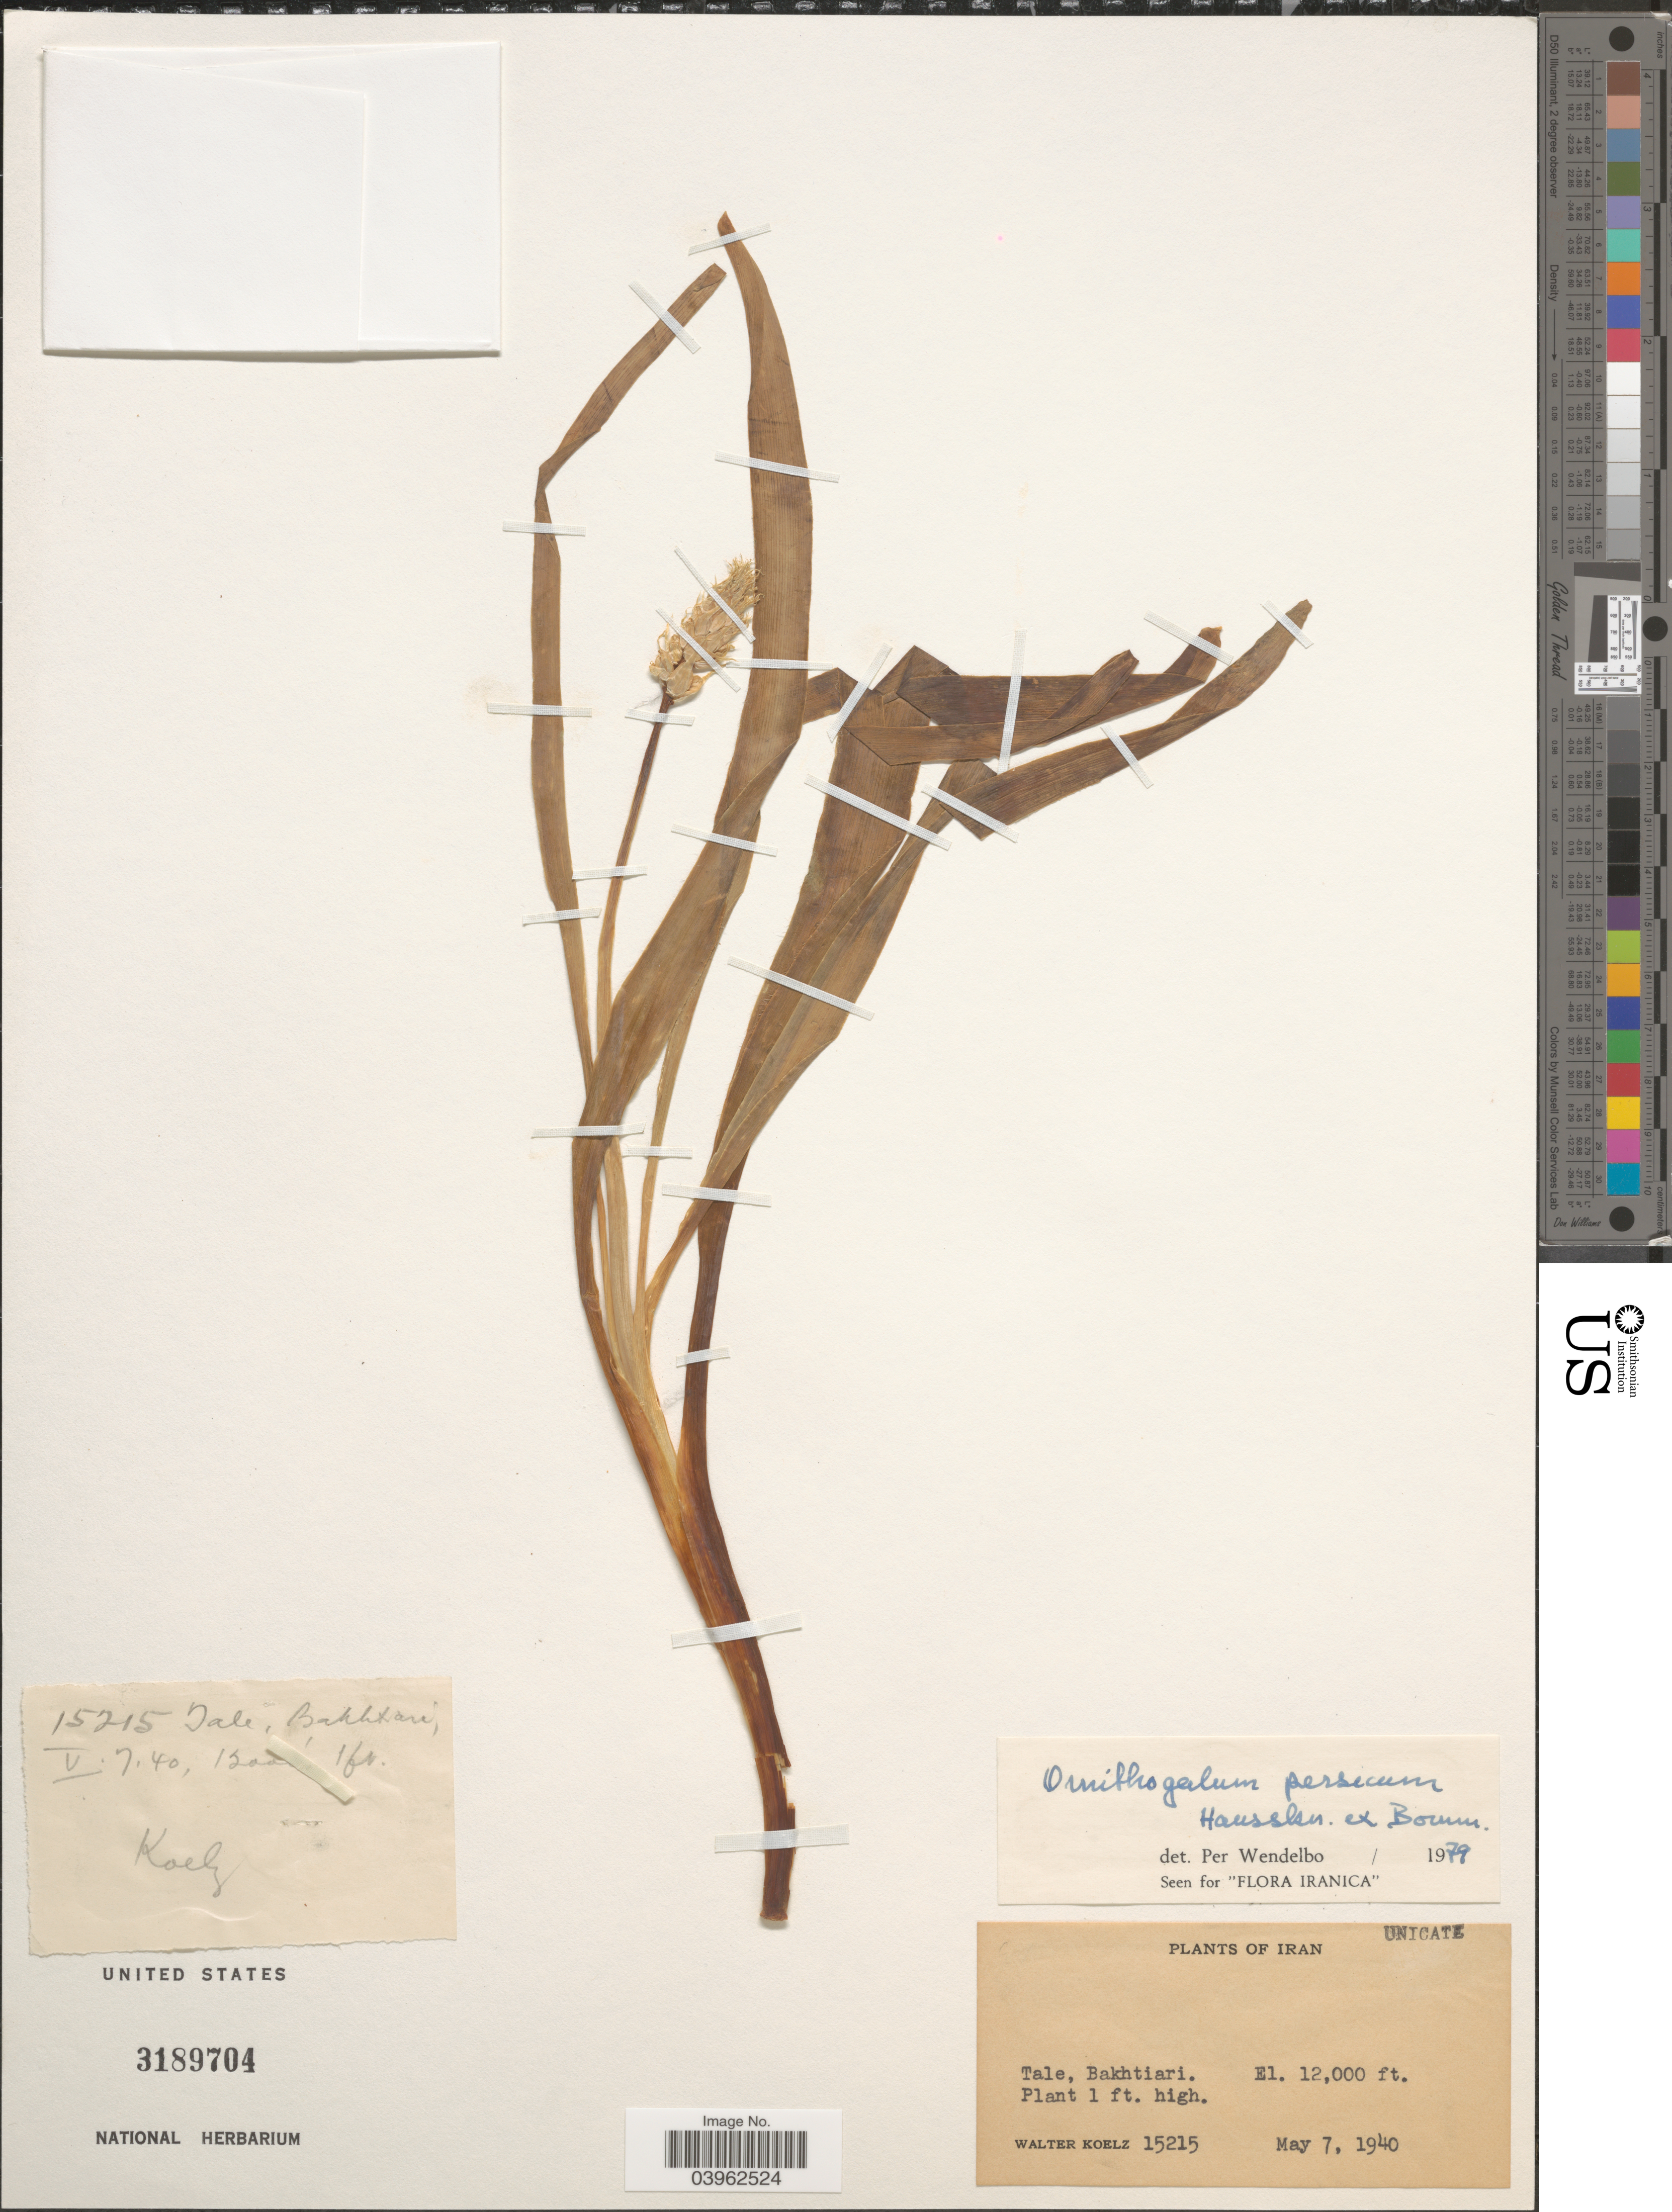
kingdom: Plantae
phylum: Tracheophyta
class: Liliopsida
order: Asparagales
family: Asparagaceae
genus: Ornithogalum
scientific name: Ornithogalum persicum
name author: Hausskn. ex Bornm.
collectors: W. N. Koelz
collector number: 15215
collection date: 1940-05-07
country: Iran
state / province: Chahar Mahaal and Bakhtiari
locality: Tale, Bakhtiari.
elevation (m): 3658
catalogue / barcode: US 3189704